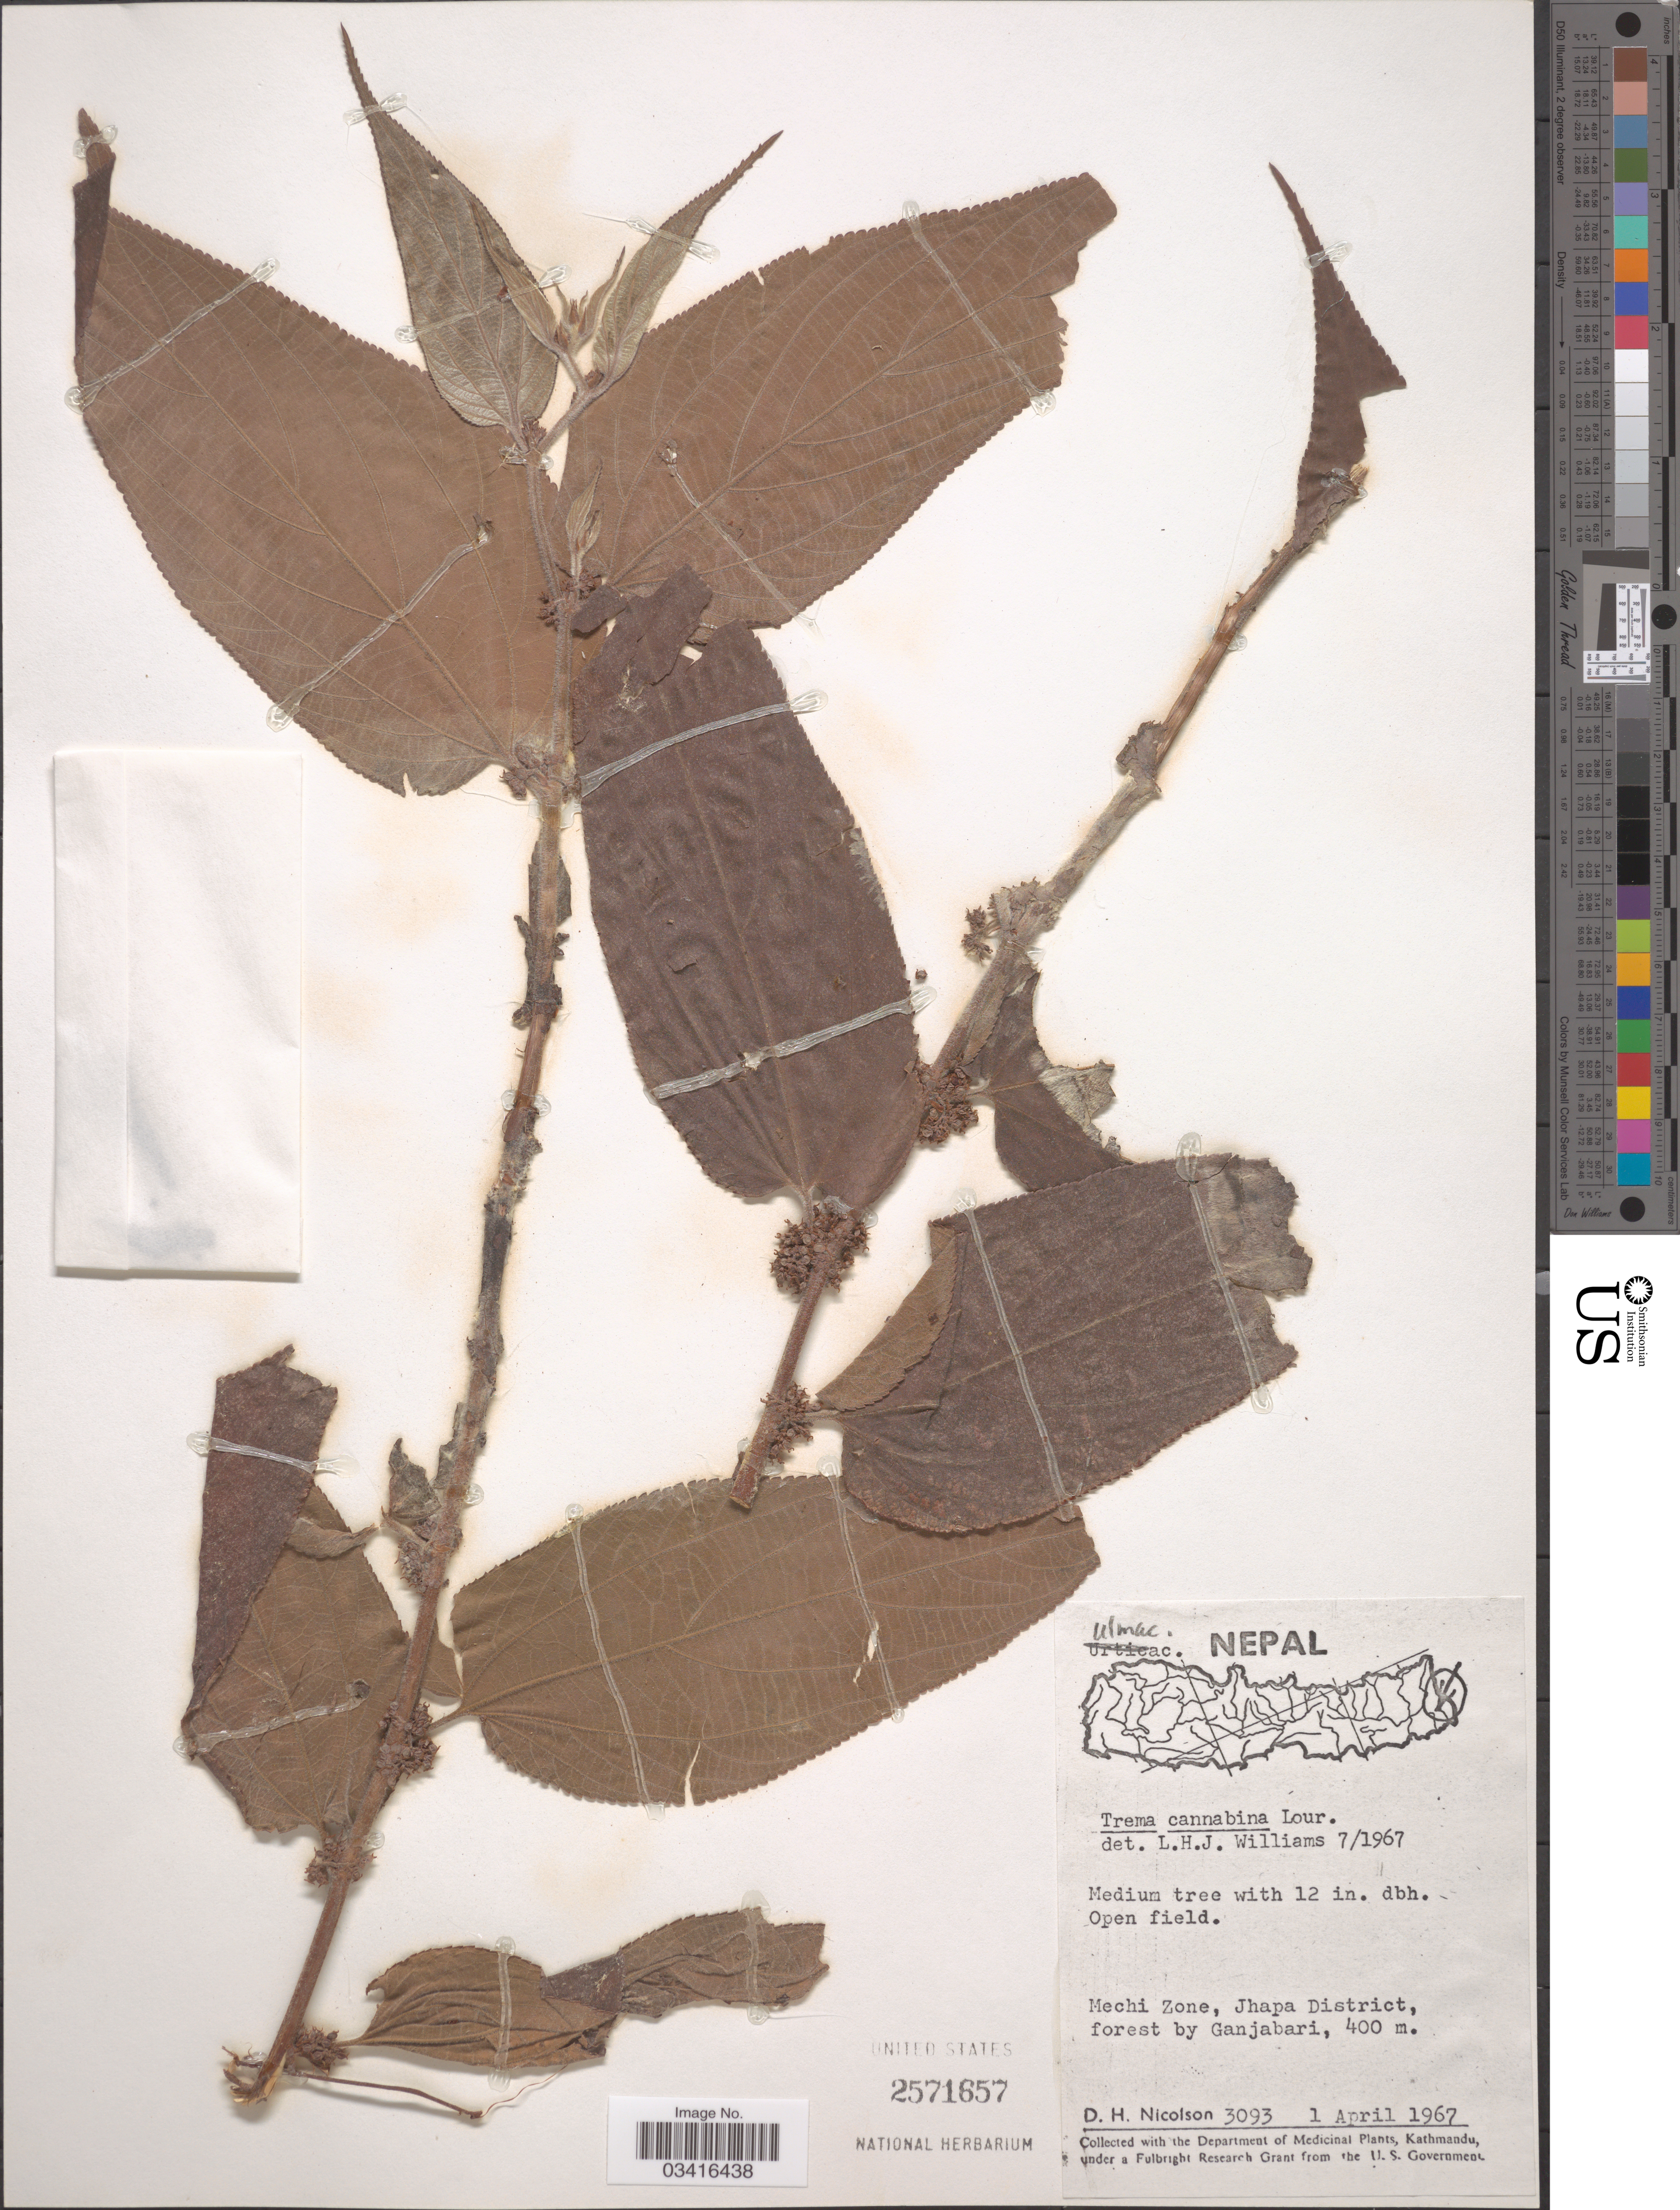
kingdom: Plantae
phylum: Tracheophyta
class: Magnoliopsida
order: Rosales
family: Cannabaceae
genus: Trema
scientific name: Trema cannabina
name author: Lour.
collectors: D. H. Nicolson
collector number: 3093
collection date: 1967-04-01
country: Nepal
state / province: Mechi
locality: Mechi Zone, Jhapa District, forest by Ganjabari.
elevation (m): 400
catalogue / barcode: US 2571657